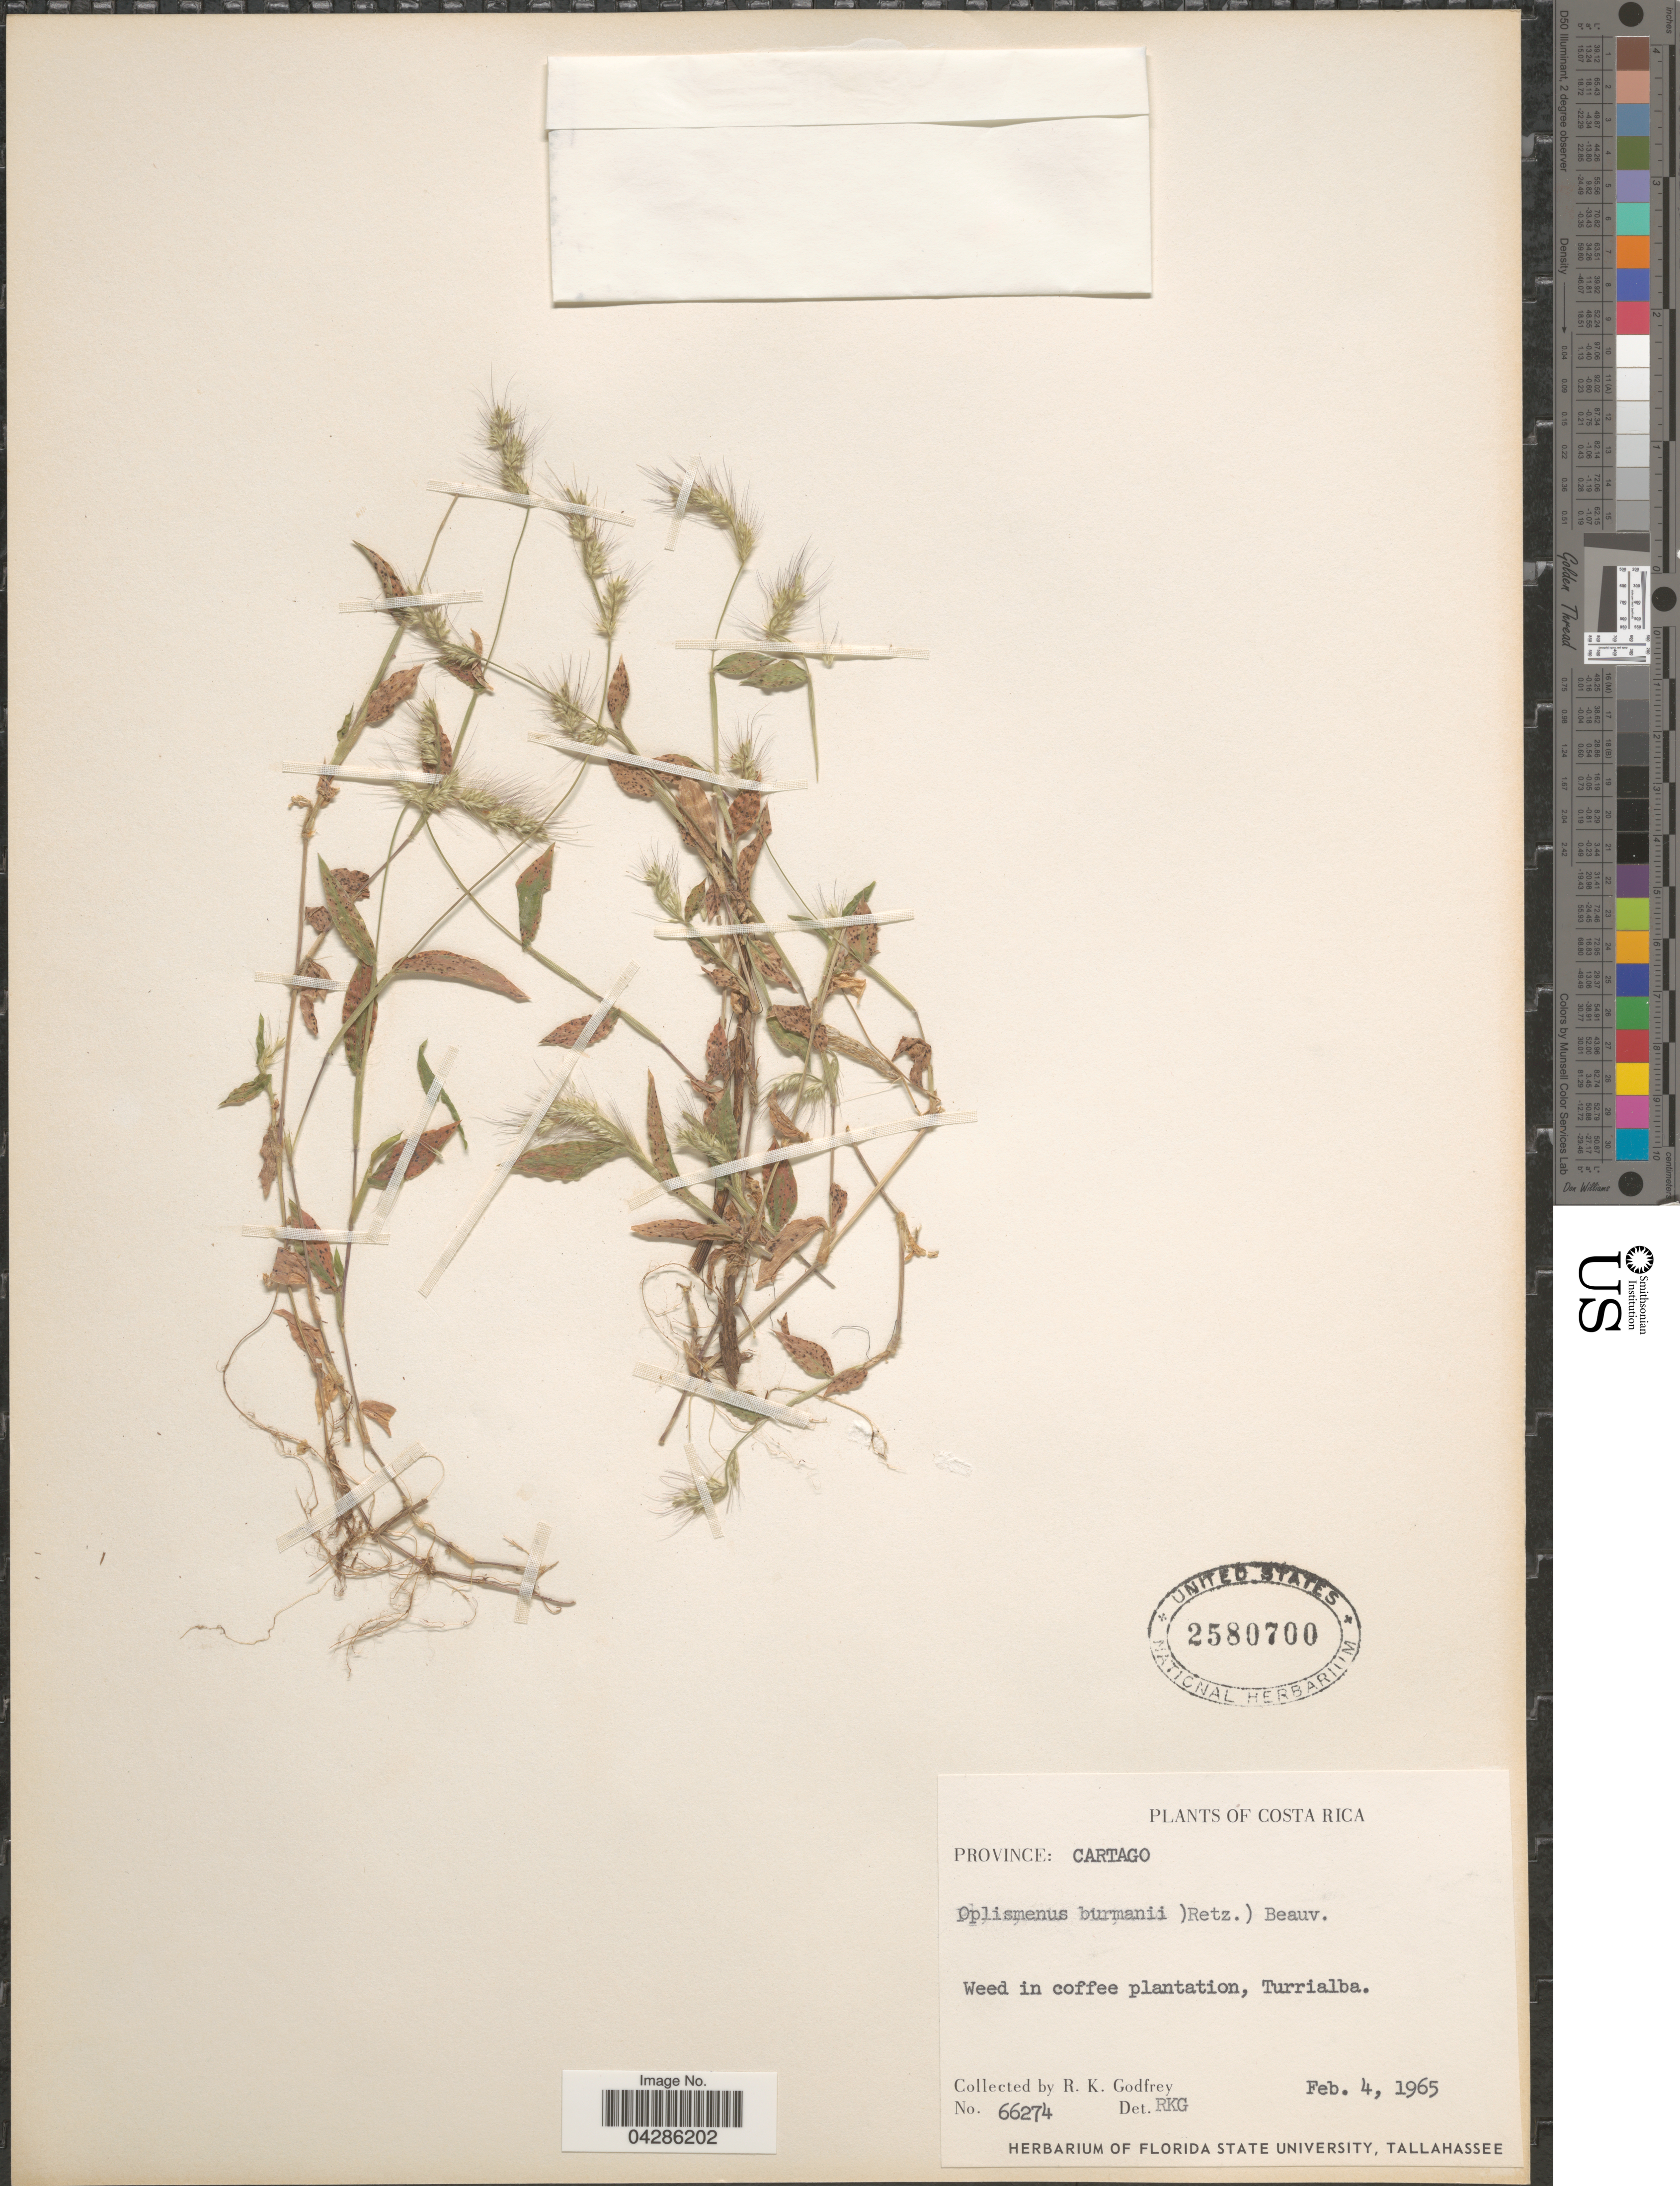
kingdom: Plantae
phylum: Tracheophyta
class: Liliopsida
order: Poales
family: Poaceae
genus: Oplismenus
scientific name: Oplismenus burmannii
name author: (Retz.) P. Beauv.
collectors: R. K. Godfrey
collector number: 66274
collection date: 1965-02-04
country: Costa Rica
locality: Weed in coffee plantation, Turrialba.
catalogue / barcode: US 2580700